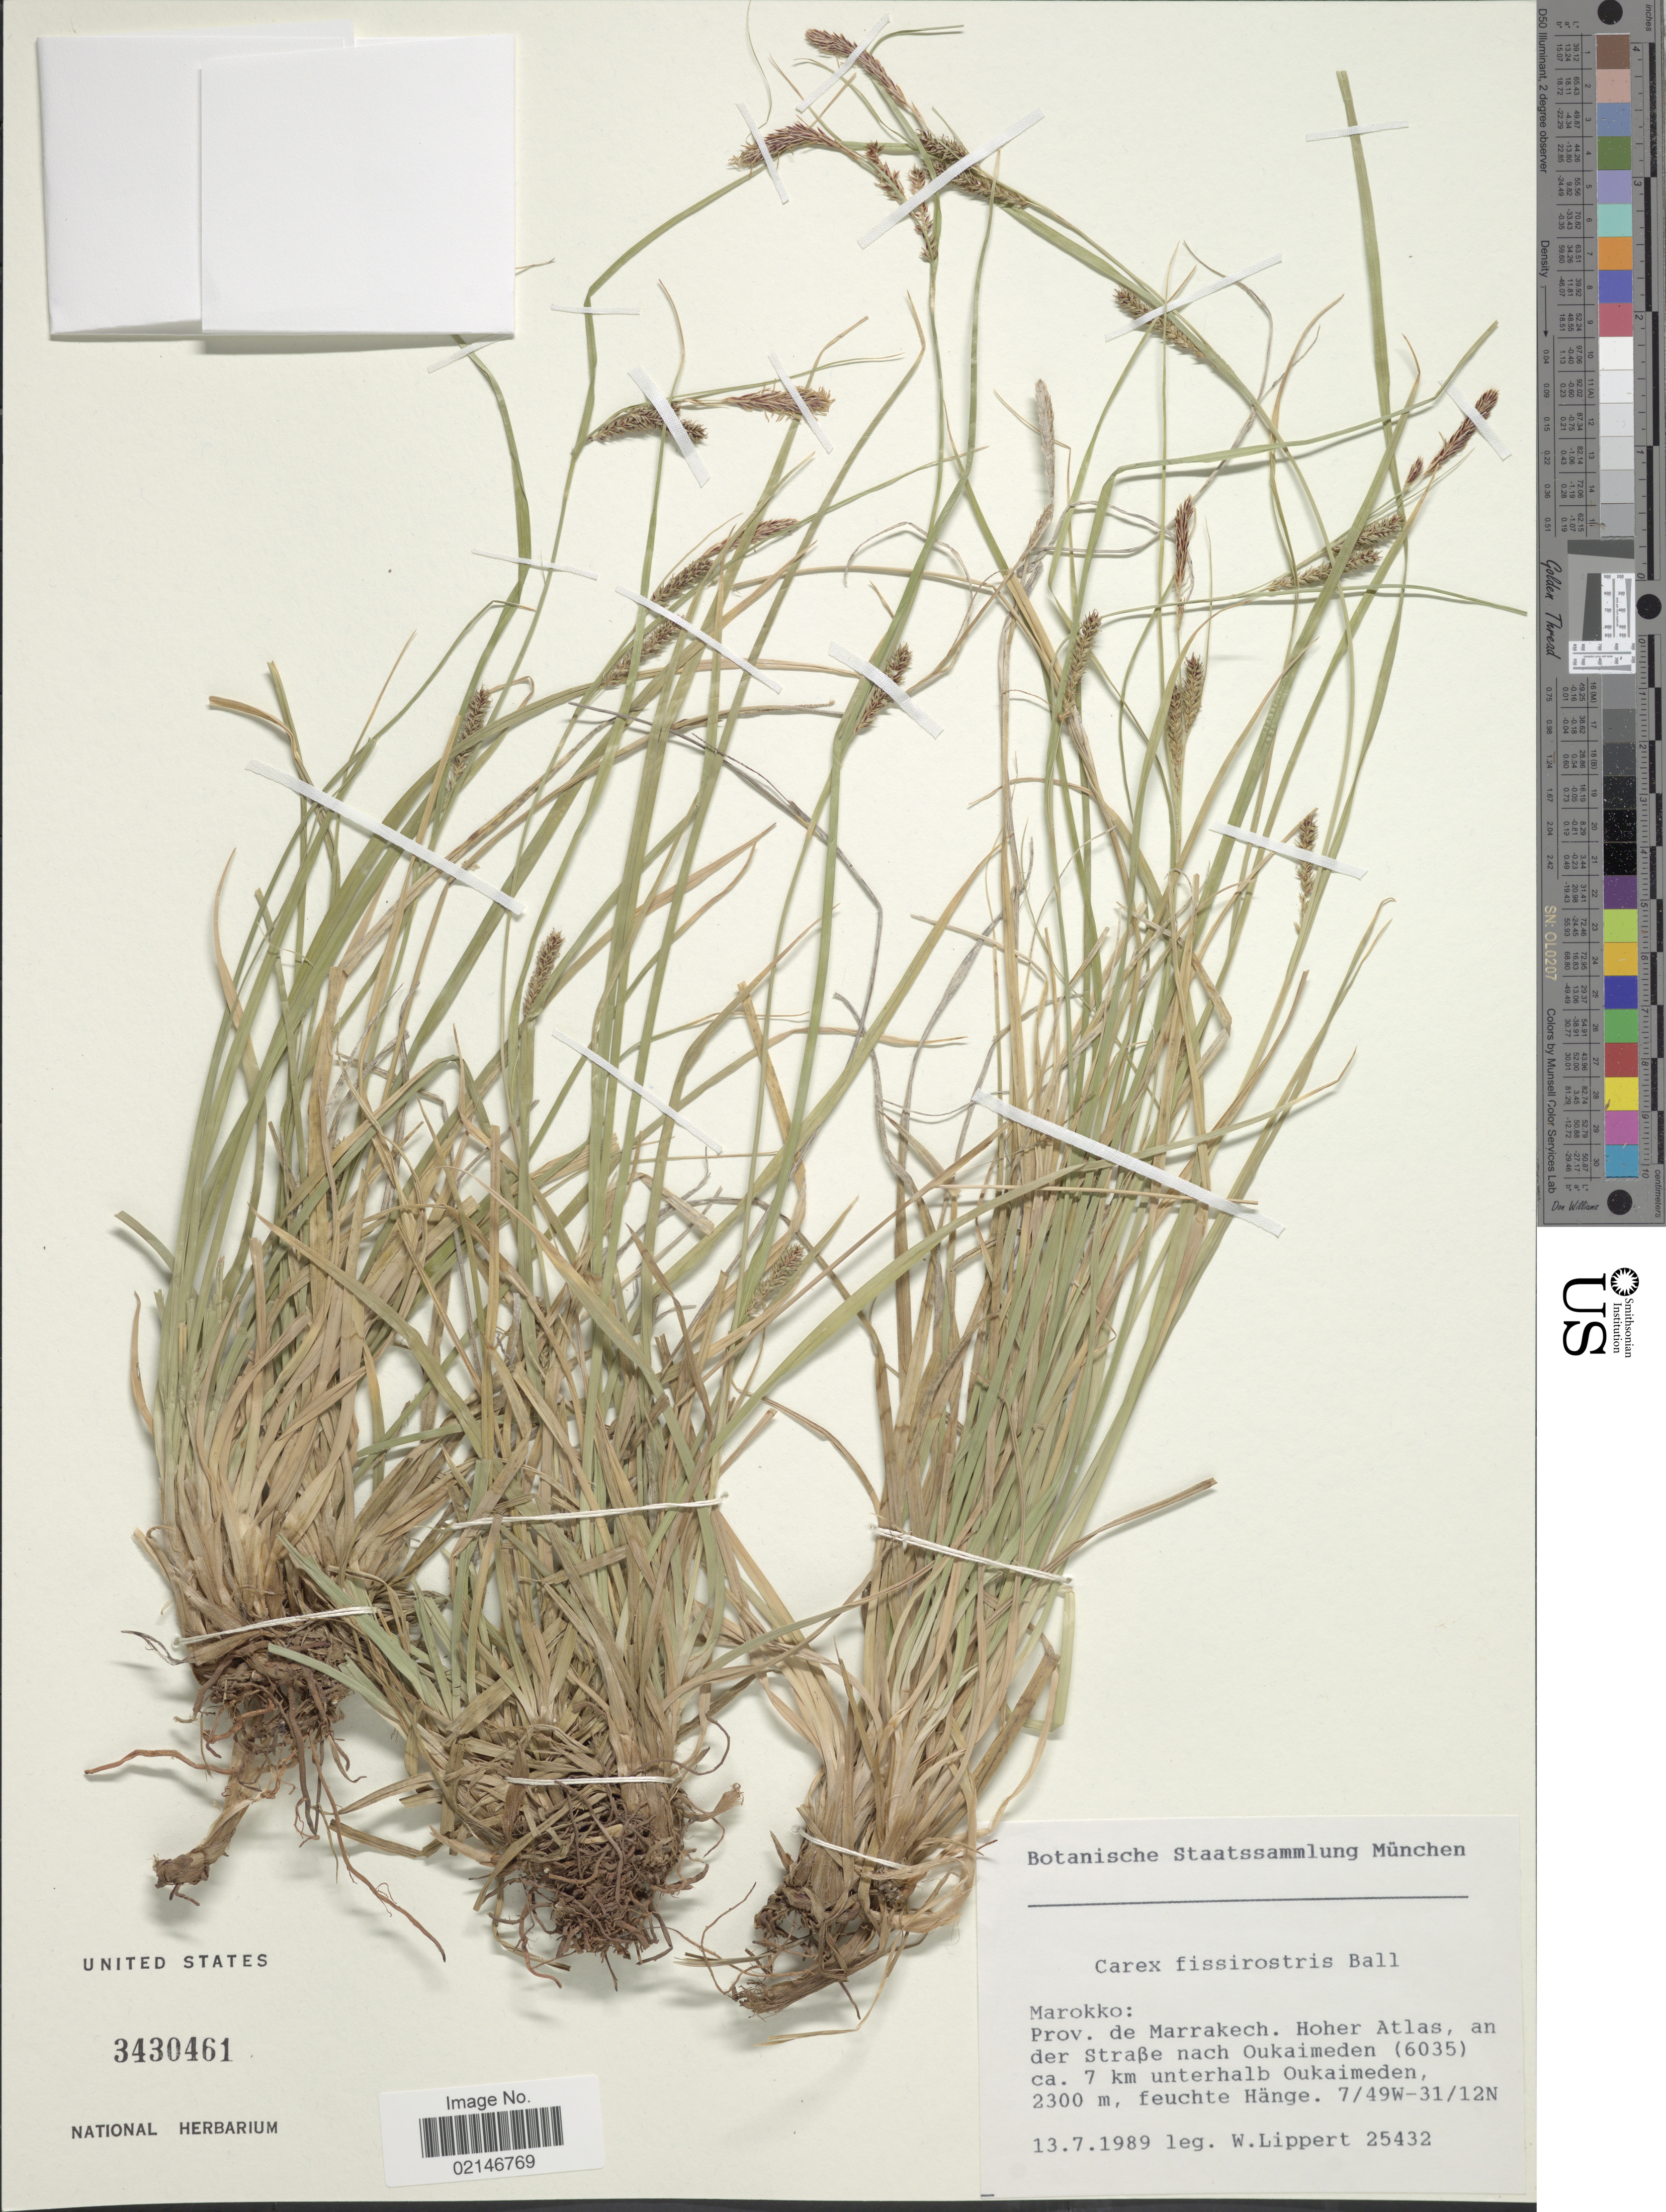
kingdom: Plantae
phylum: Tracheophyta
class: Liliopsida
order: Poales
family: Cyperaceae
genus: Carex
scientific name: Carex fissirostris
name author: Ball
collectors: W. Lippert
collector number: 25432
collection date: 1989-07-13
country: Morocco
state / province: Marrakech-Tensift-Al Haouz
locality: Marokko: Prov. de Marrakech. Hoher Atlas, an der Strabe nach Oukaimeden (6035) ca. 7 km unterhalb Oukaimeden, feuchte Hange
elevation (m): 2300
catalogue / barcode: US 3430461